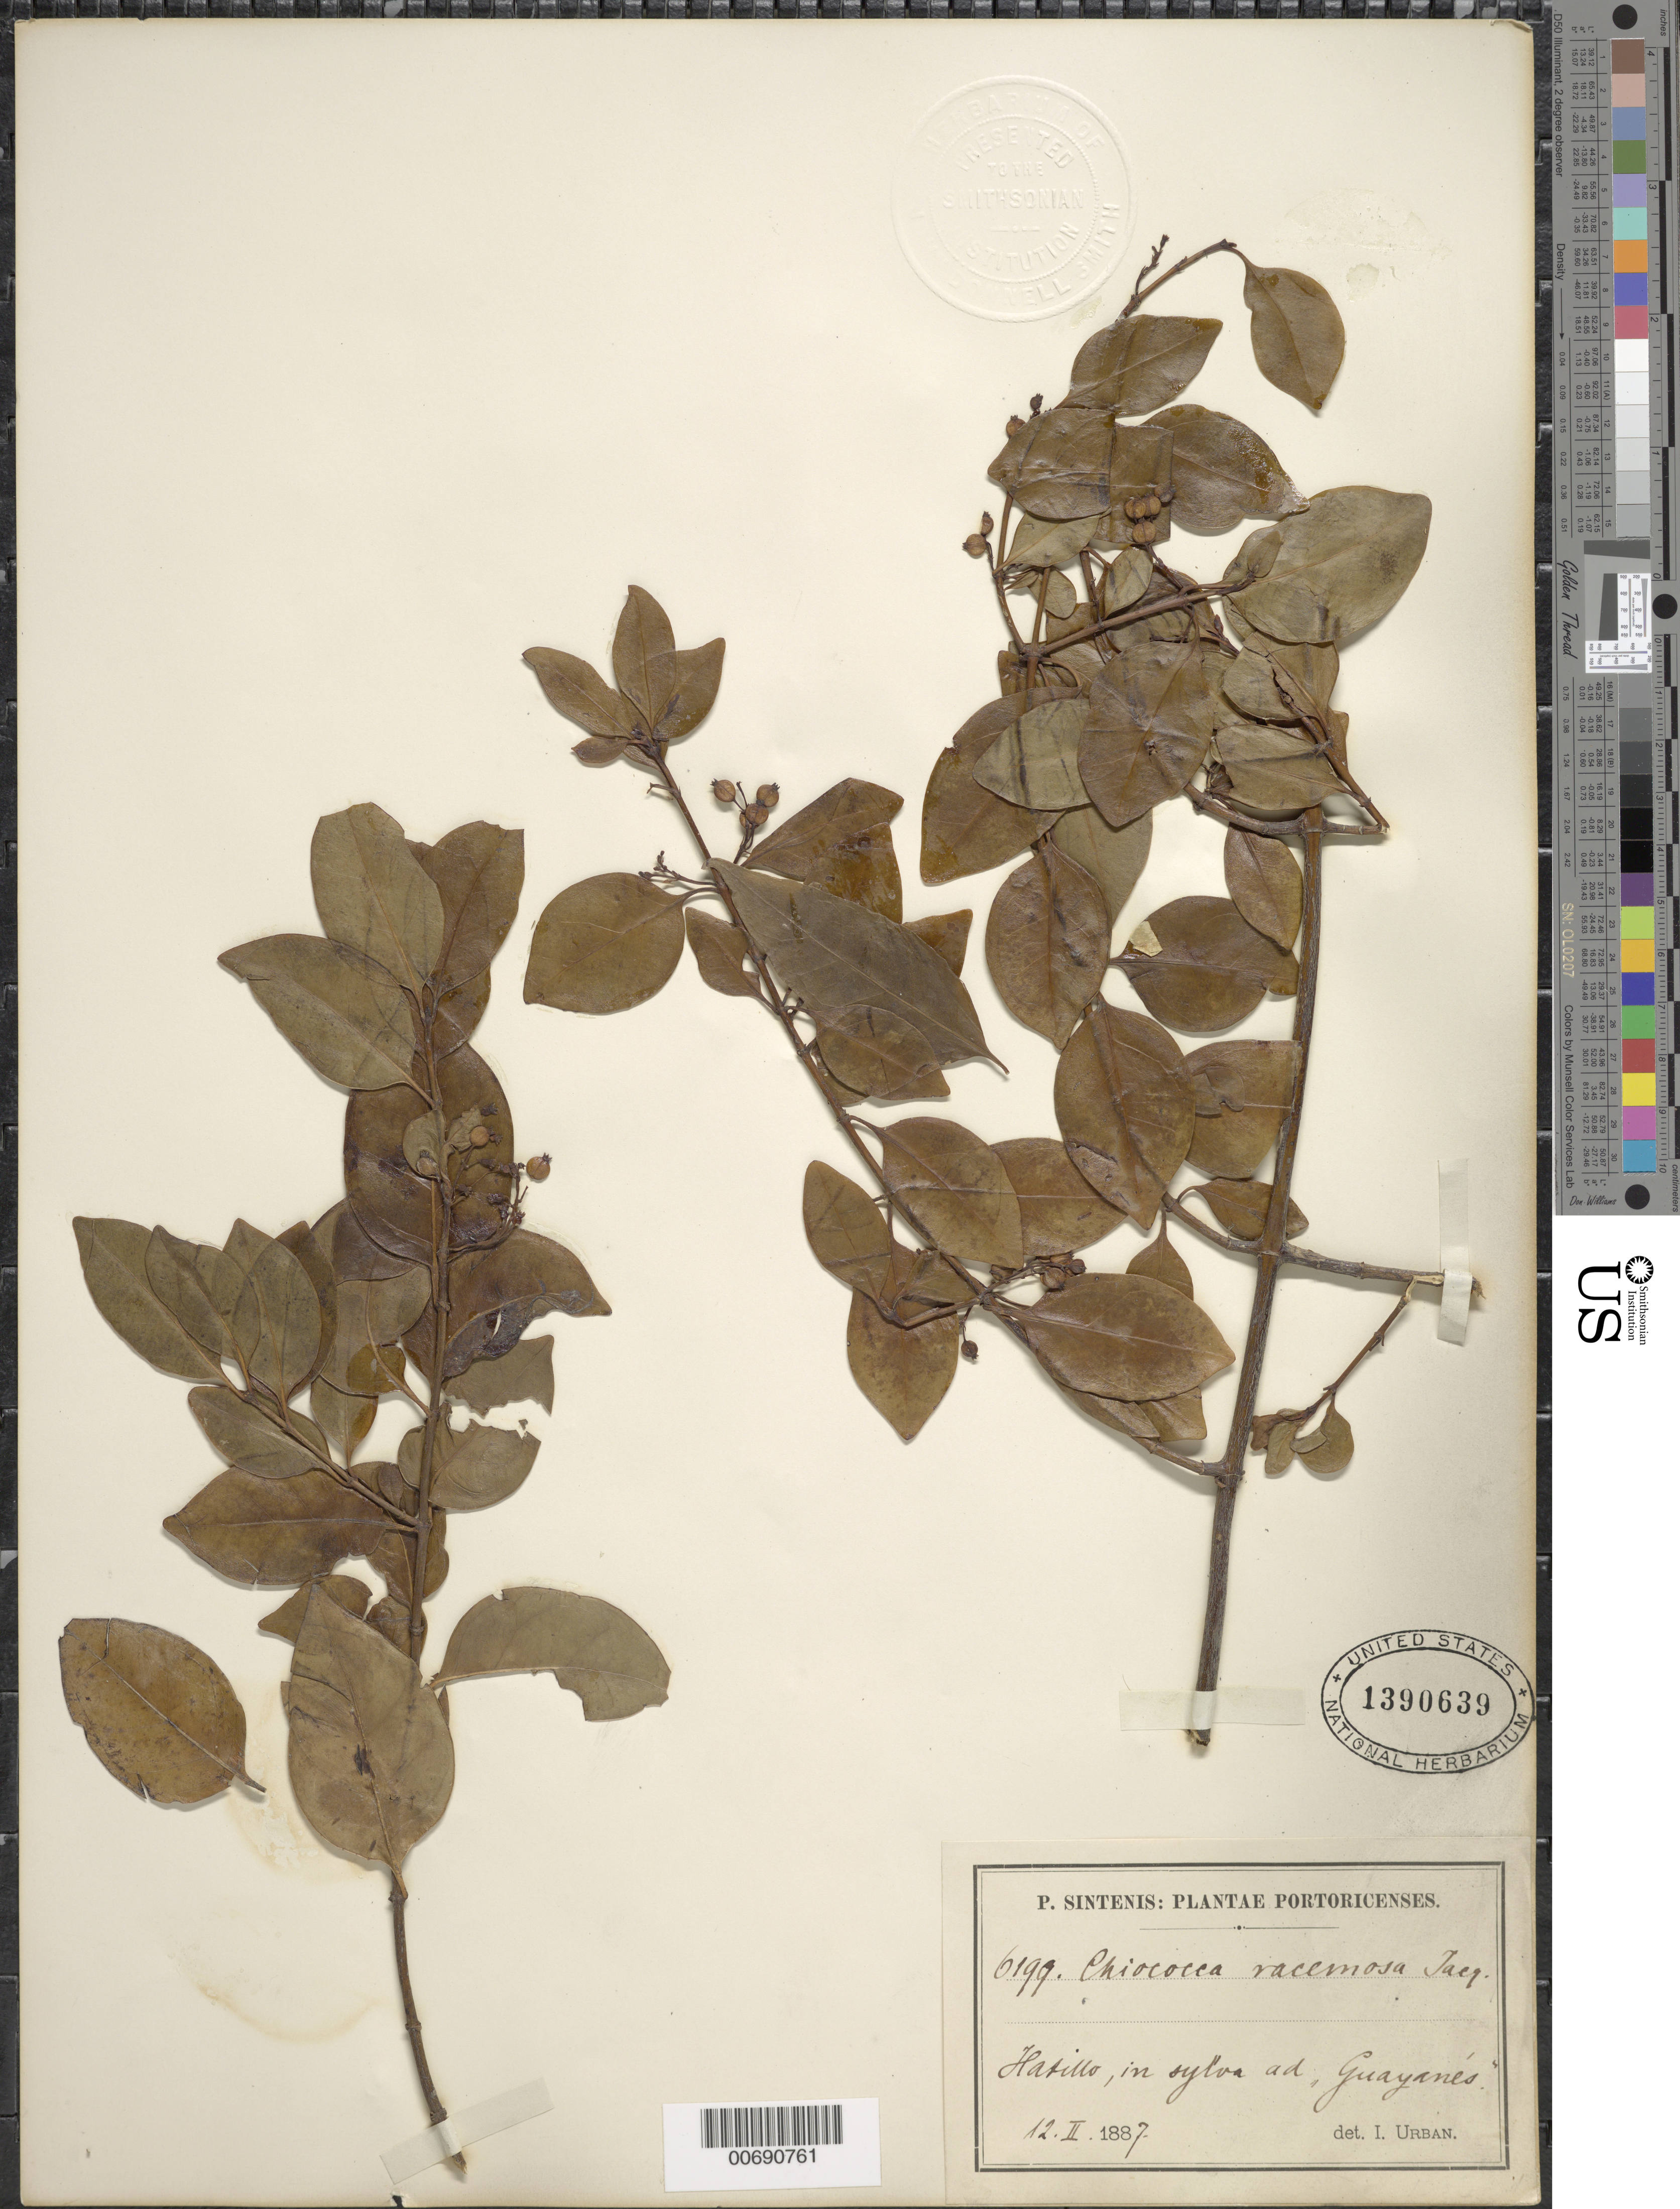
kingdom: Plantae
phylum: Tracheophyta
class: Magnoliopsida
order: Gentianales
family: Rubiaceae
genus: Chiococca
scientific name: Chiococca alba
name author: (L.) Hitchc.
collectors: P. Sintenis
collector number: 6199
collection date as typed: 12 Feb 1887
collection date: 1887-02-12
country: Puerto Rico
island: Greater Antilles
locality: Hatillo. In sylvis ad "Guayanes".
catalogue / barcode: US 1390639